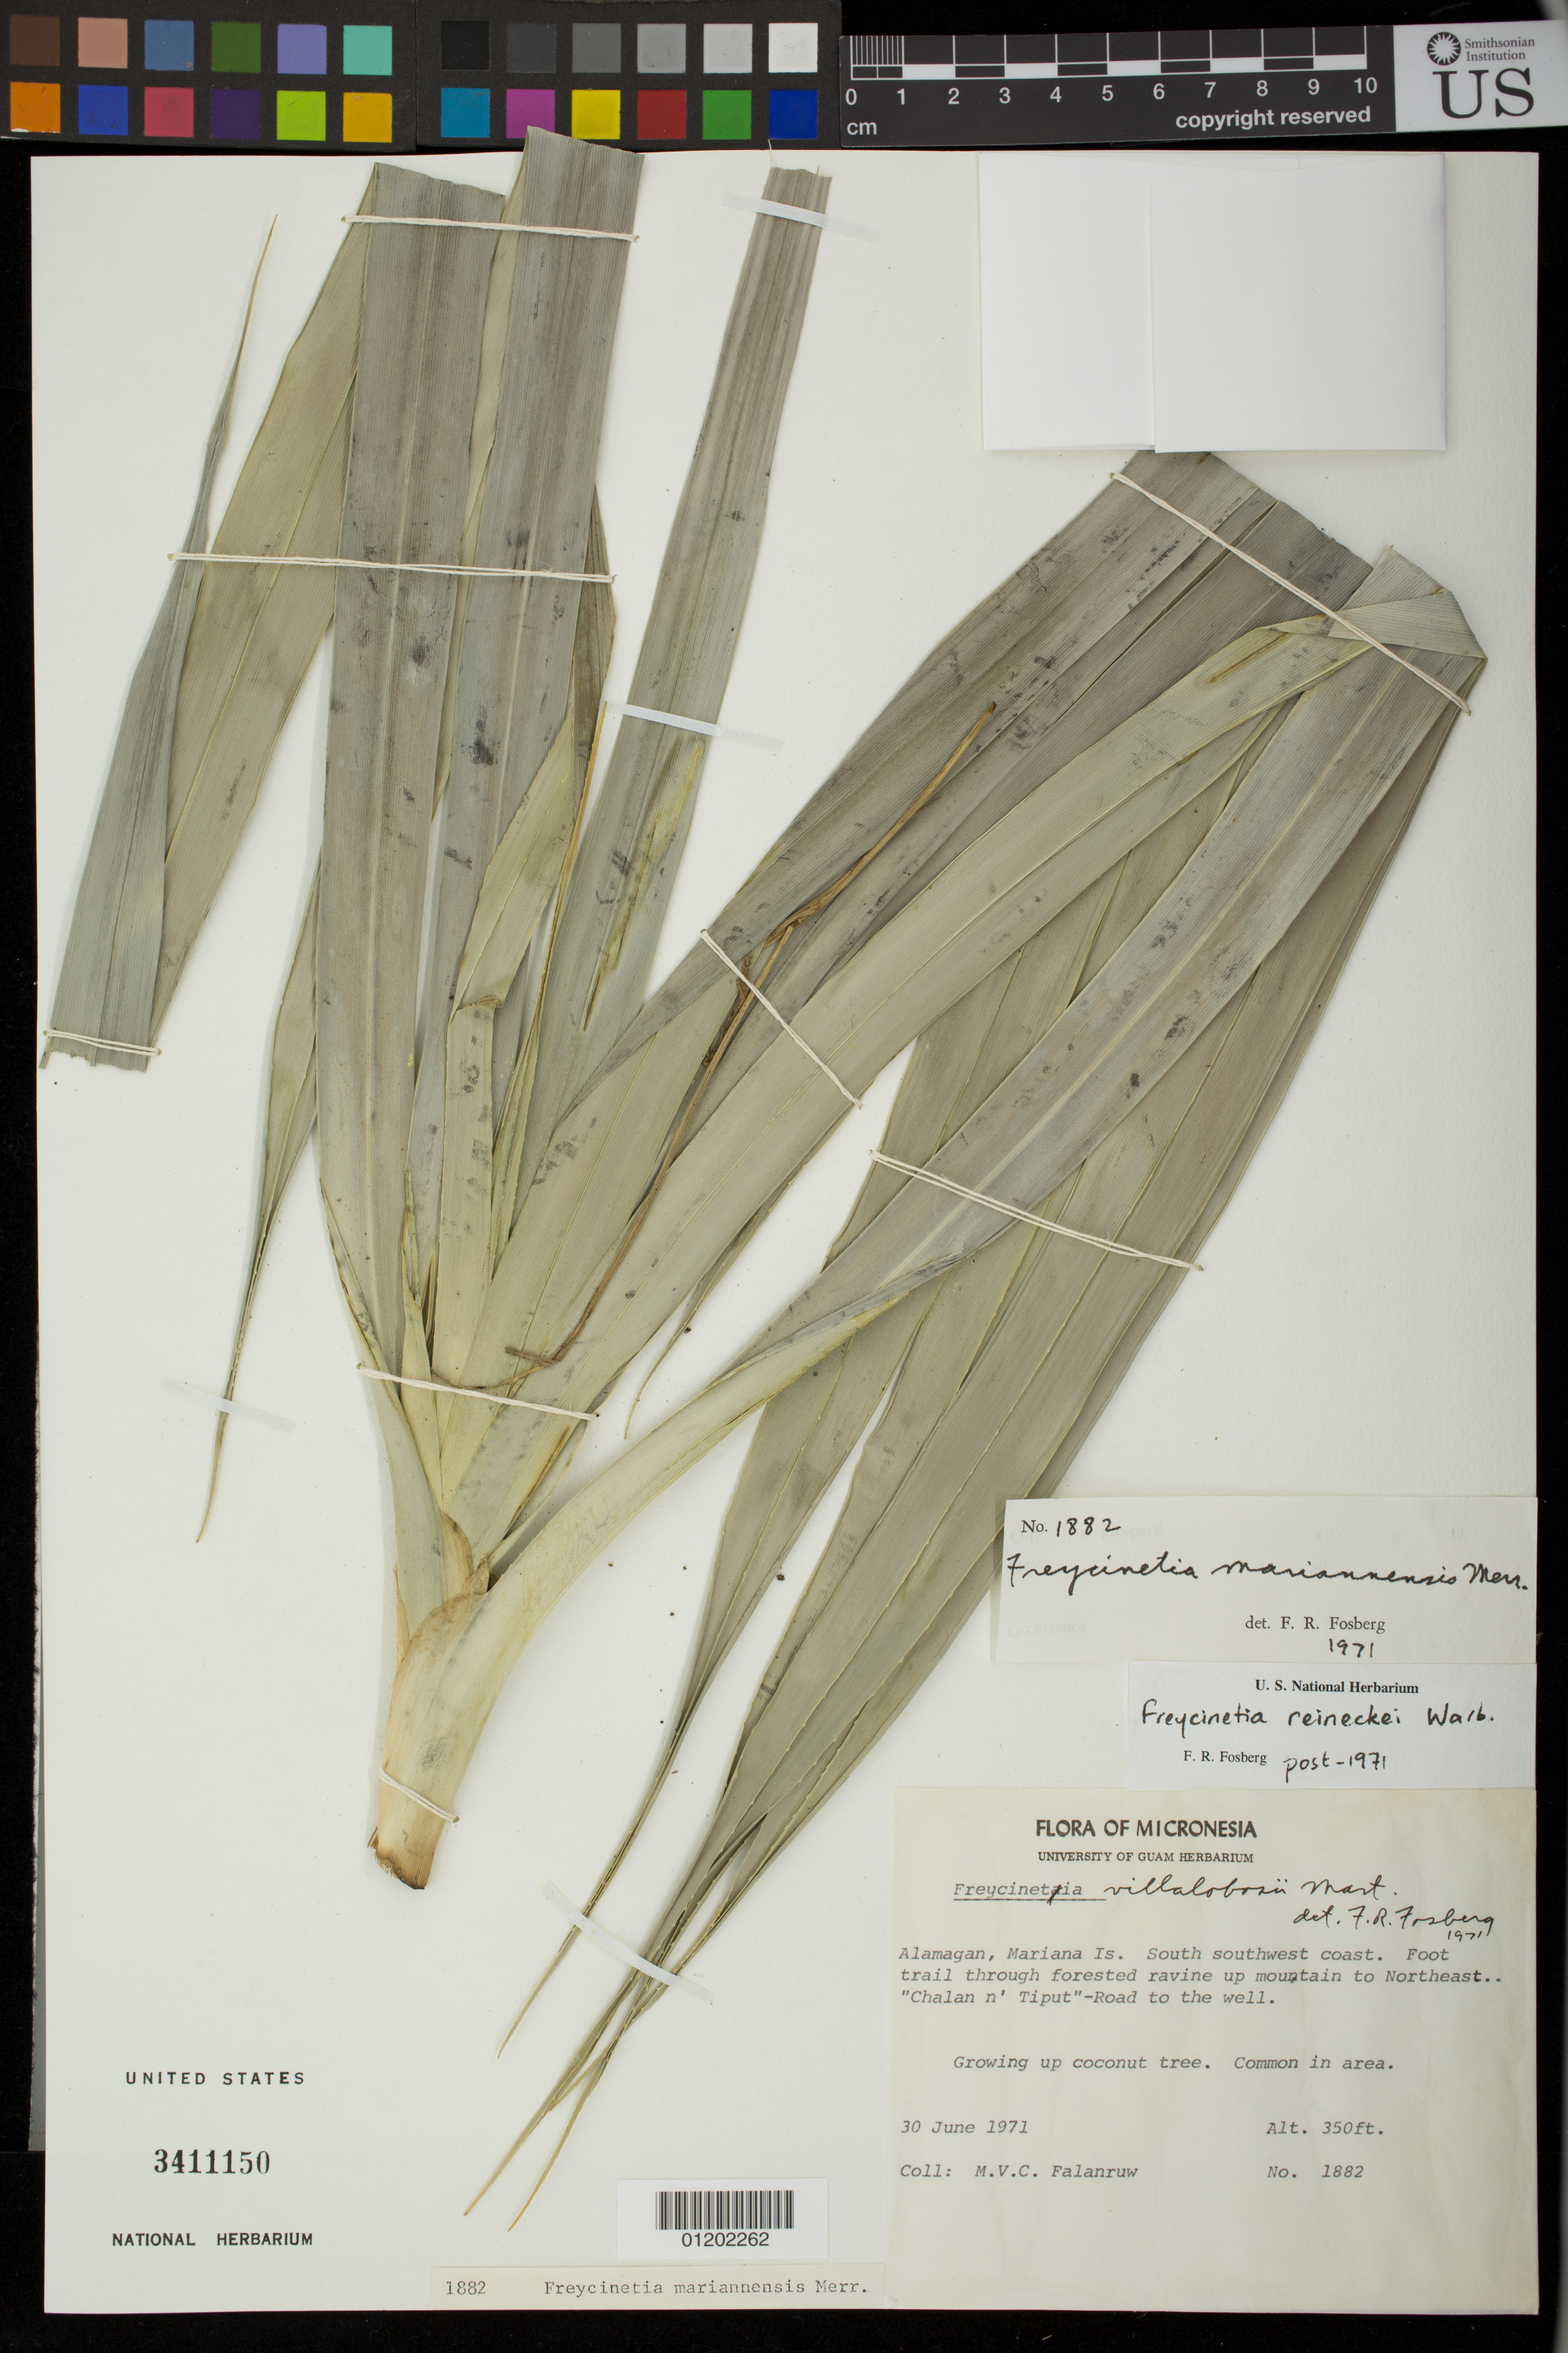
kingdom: Plantae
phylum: Tracheophyta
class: Liliopsida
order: Pandanales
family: Pandanaceae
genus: Freycinetia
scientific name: Freycinetia reineckei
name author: Warb. ex Reinecke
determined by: Fosberg, F. R.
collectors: M. V. Falanruw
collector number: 1882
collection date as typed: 30 Jun 1971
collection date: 1971-06-30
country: Northern Mariana Islands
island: Alamagan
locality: South southwest coast; Foot trail through forested ravine up mountain to Northeast.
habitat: forested ravine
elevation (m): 107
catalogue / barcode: US 3411150